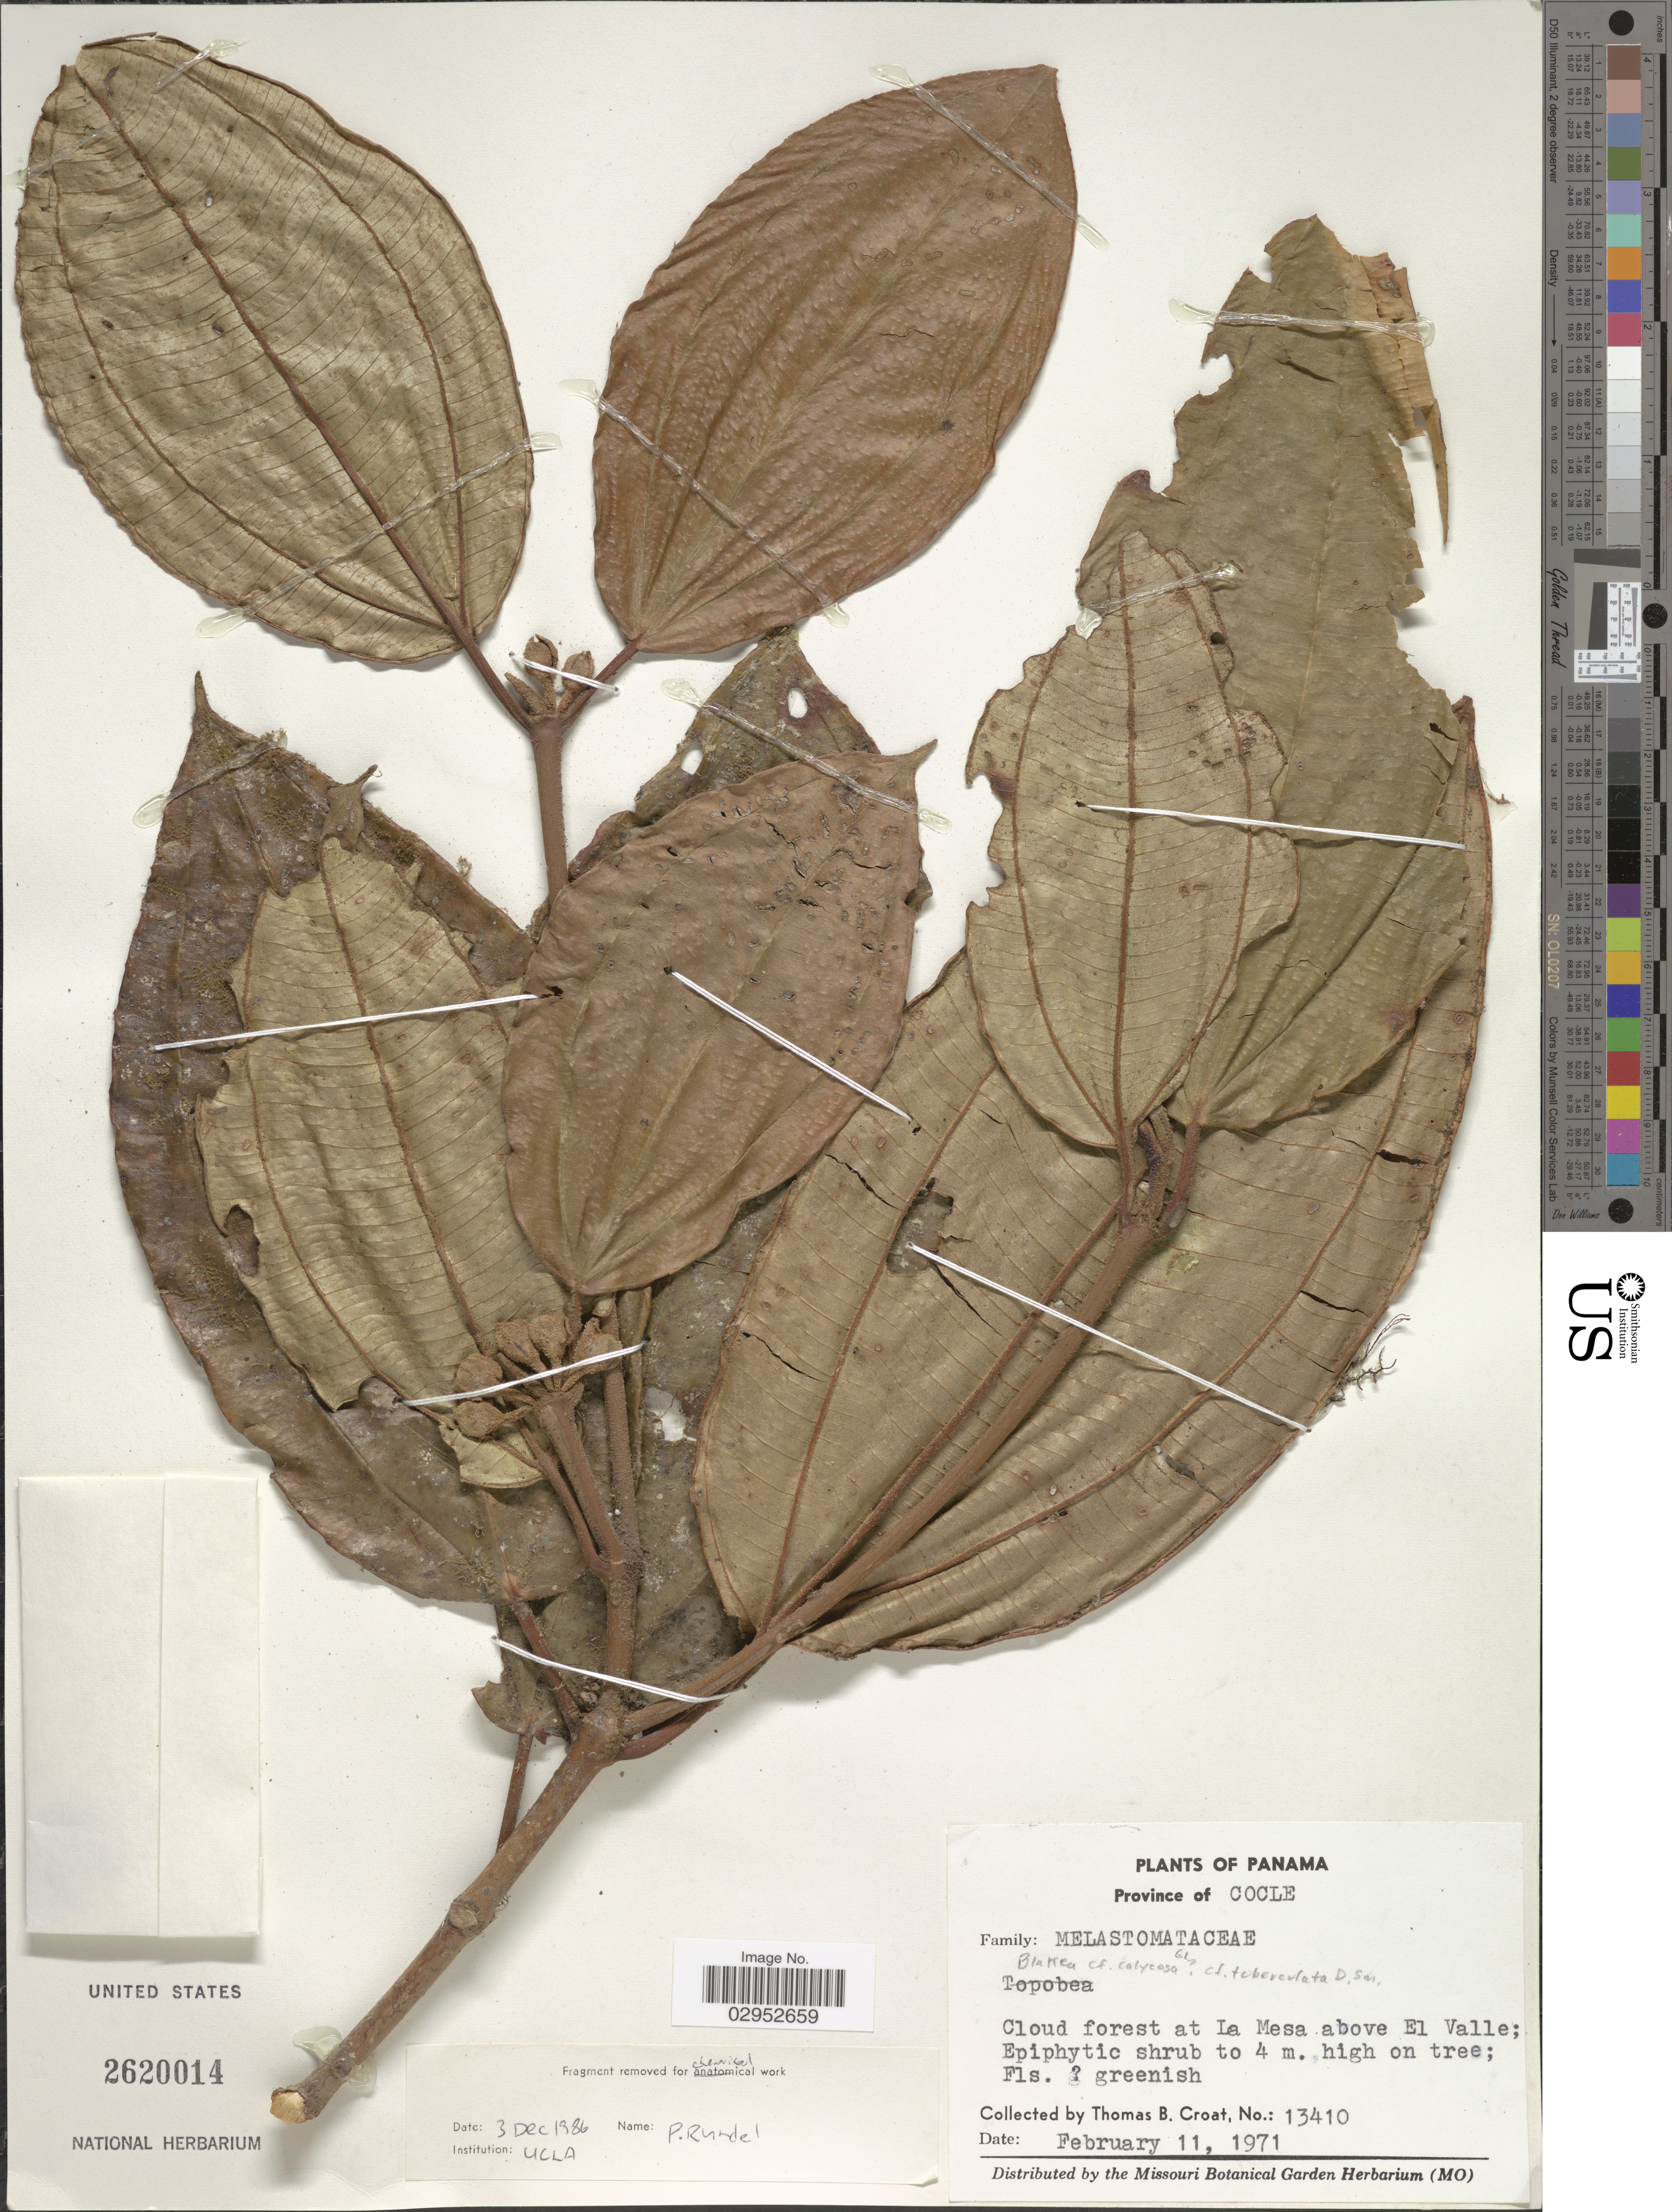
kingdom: Plantae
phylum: Tracheophyta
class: Magnoliopsida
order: Myrtales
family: Melastomataceae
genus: Blakea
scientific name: Blakea calycosa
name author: Gleason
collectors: T. B. Croat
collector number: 13410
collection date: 1971-02-11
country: Panama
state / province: Coclé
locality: Province of Cocle. Cloud forest at La Mesa above El Valle.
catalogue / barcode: US 2620014